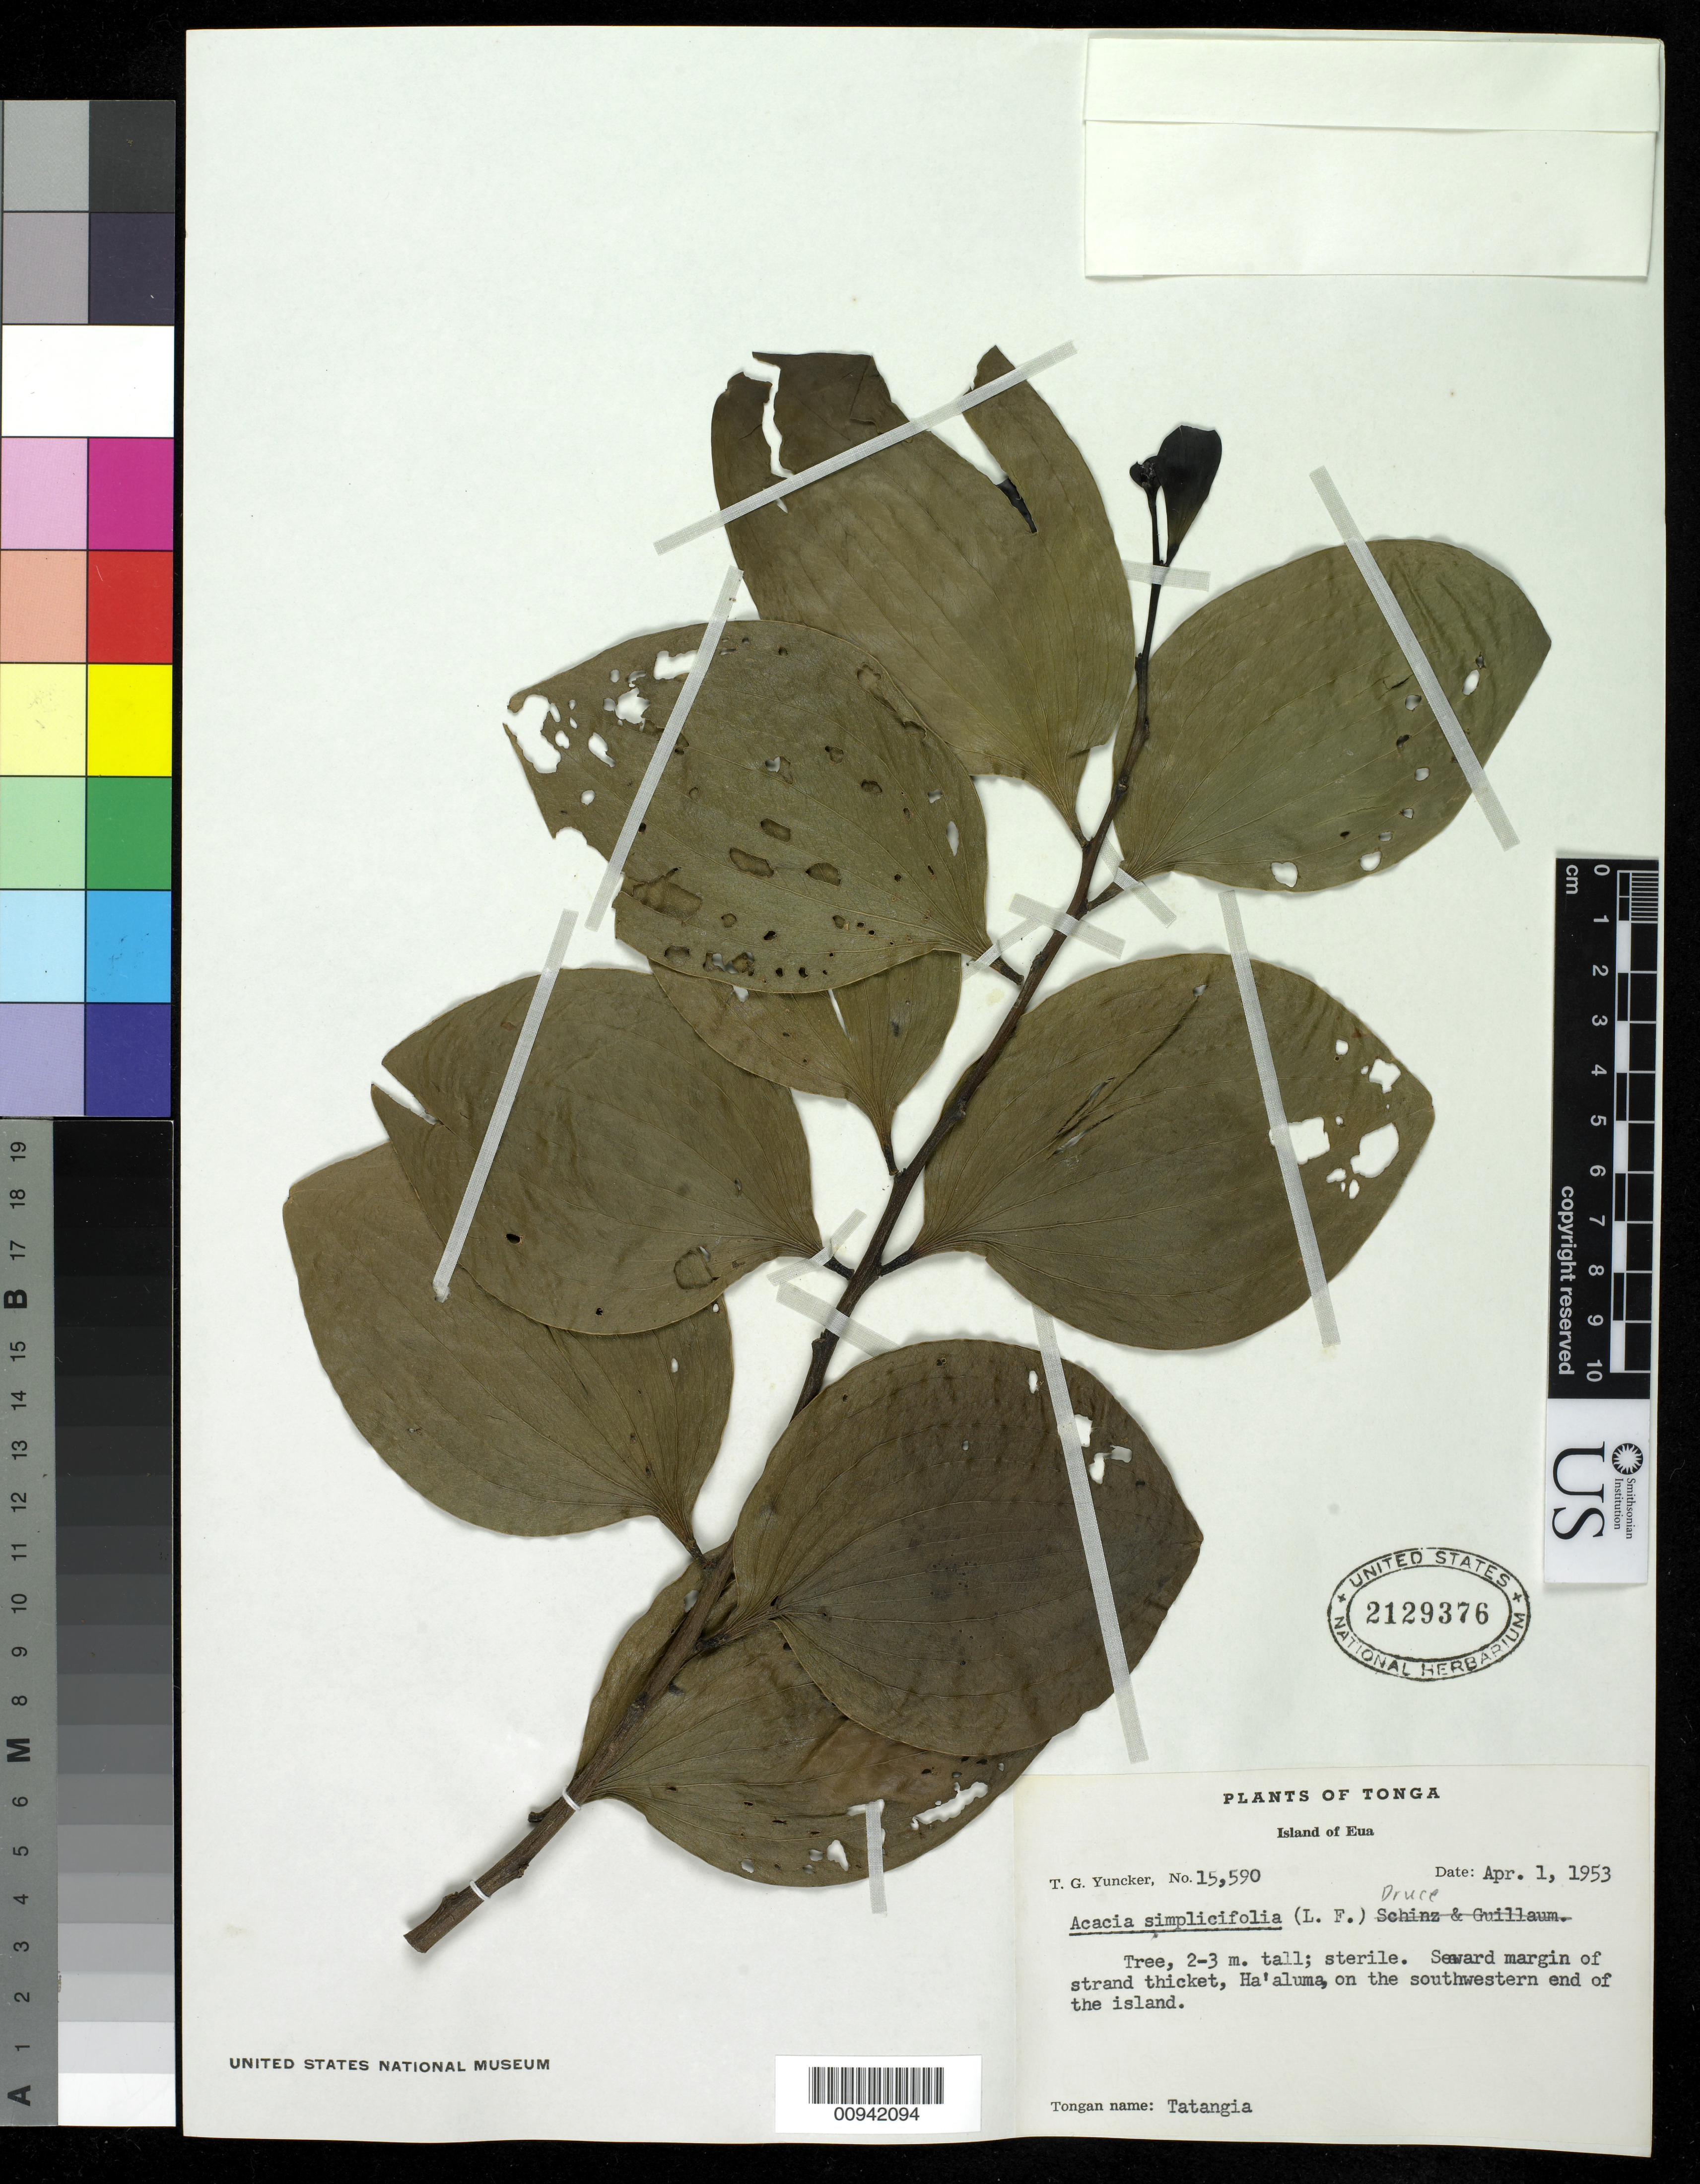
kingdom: Plantae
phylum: Tracheophyta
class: Magnoliopsida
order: Fabales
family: Fabaceae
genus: Acacia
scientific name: Acacia simplicifolia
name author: (L. f.) Schinz & Guillaumin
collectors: T. G. Yuncker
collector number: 15590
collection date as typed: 01 Apr 1953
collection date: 1953-04-01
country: Tonga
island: Eua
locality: southwestern end of the island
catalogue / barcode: US 2129376